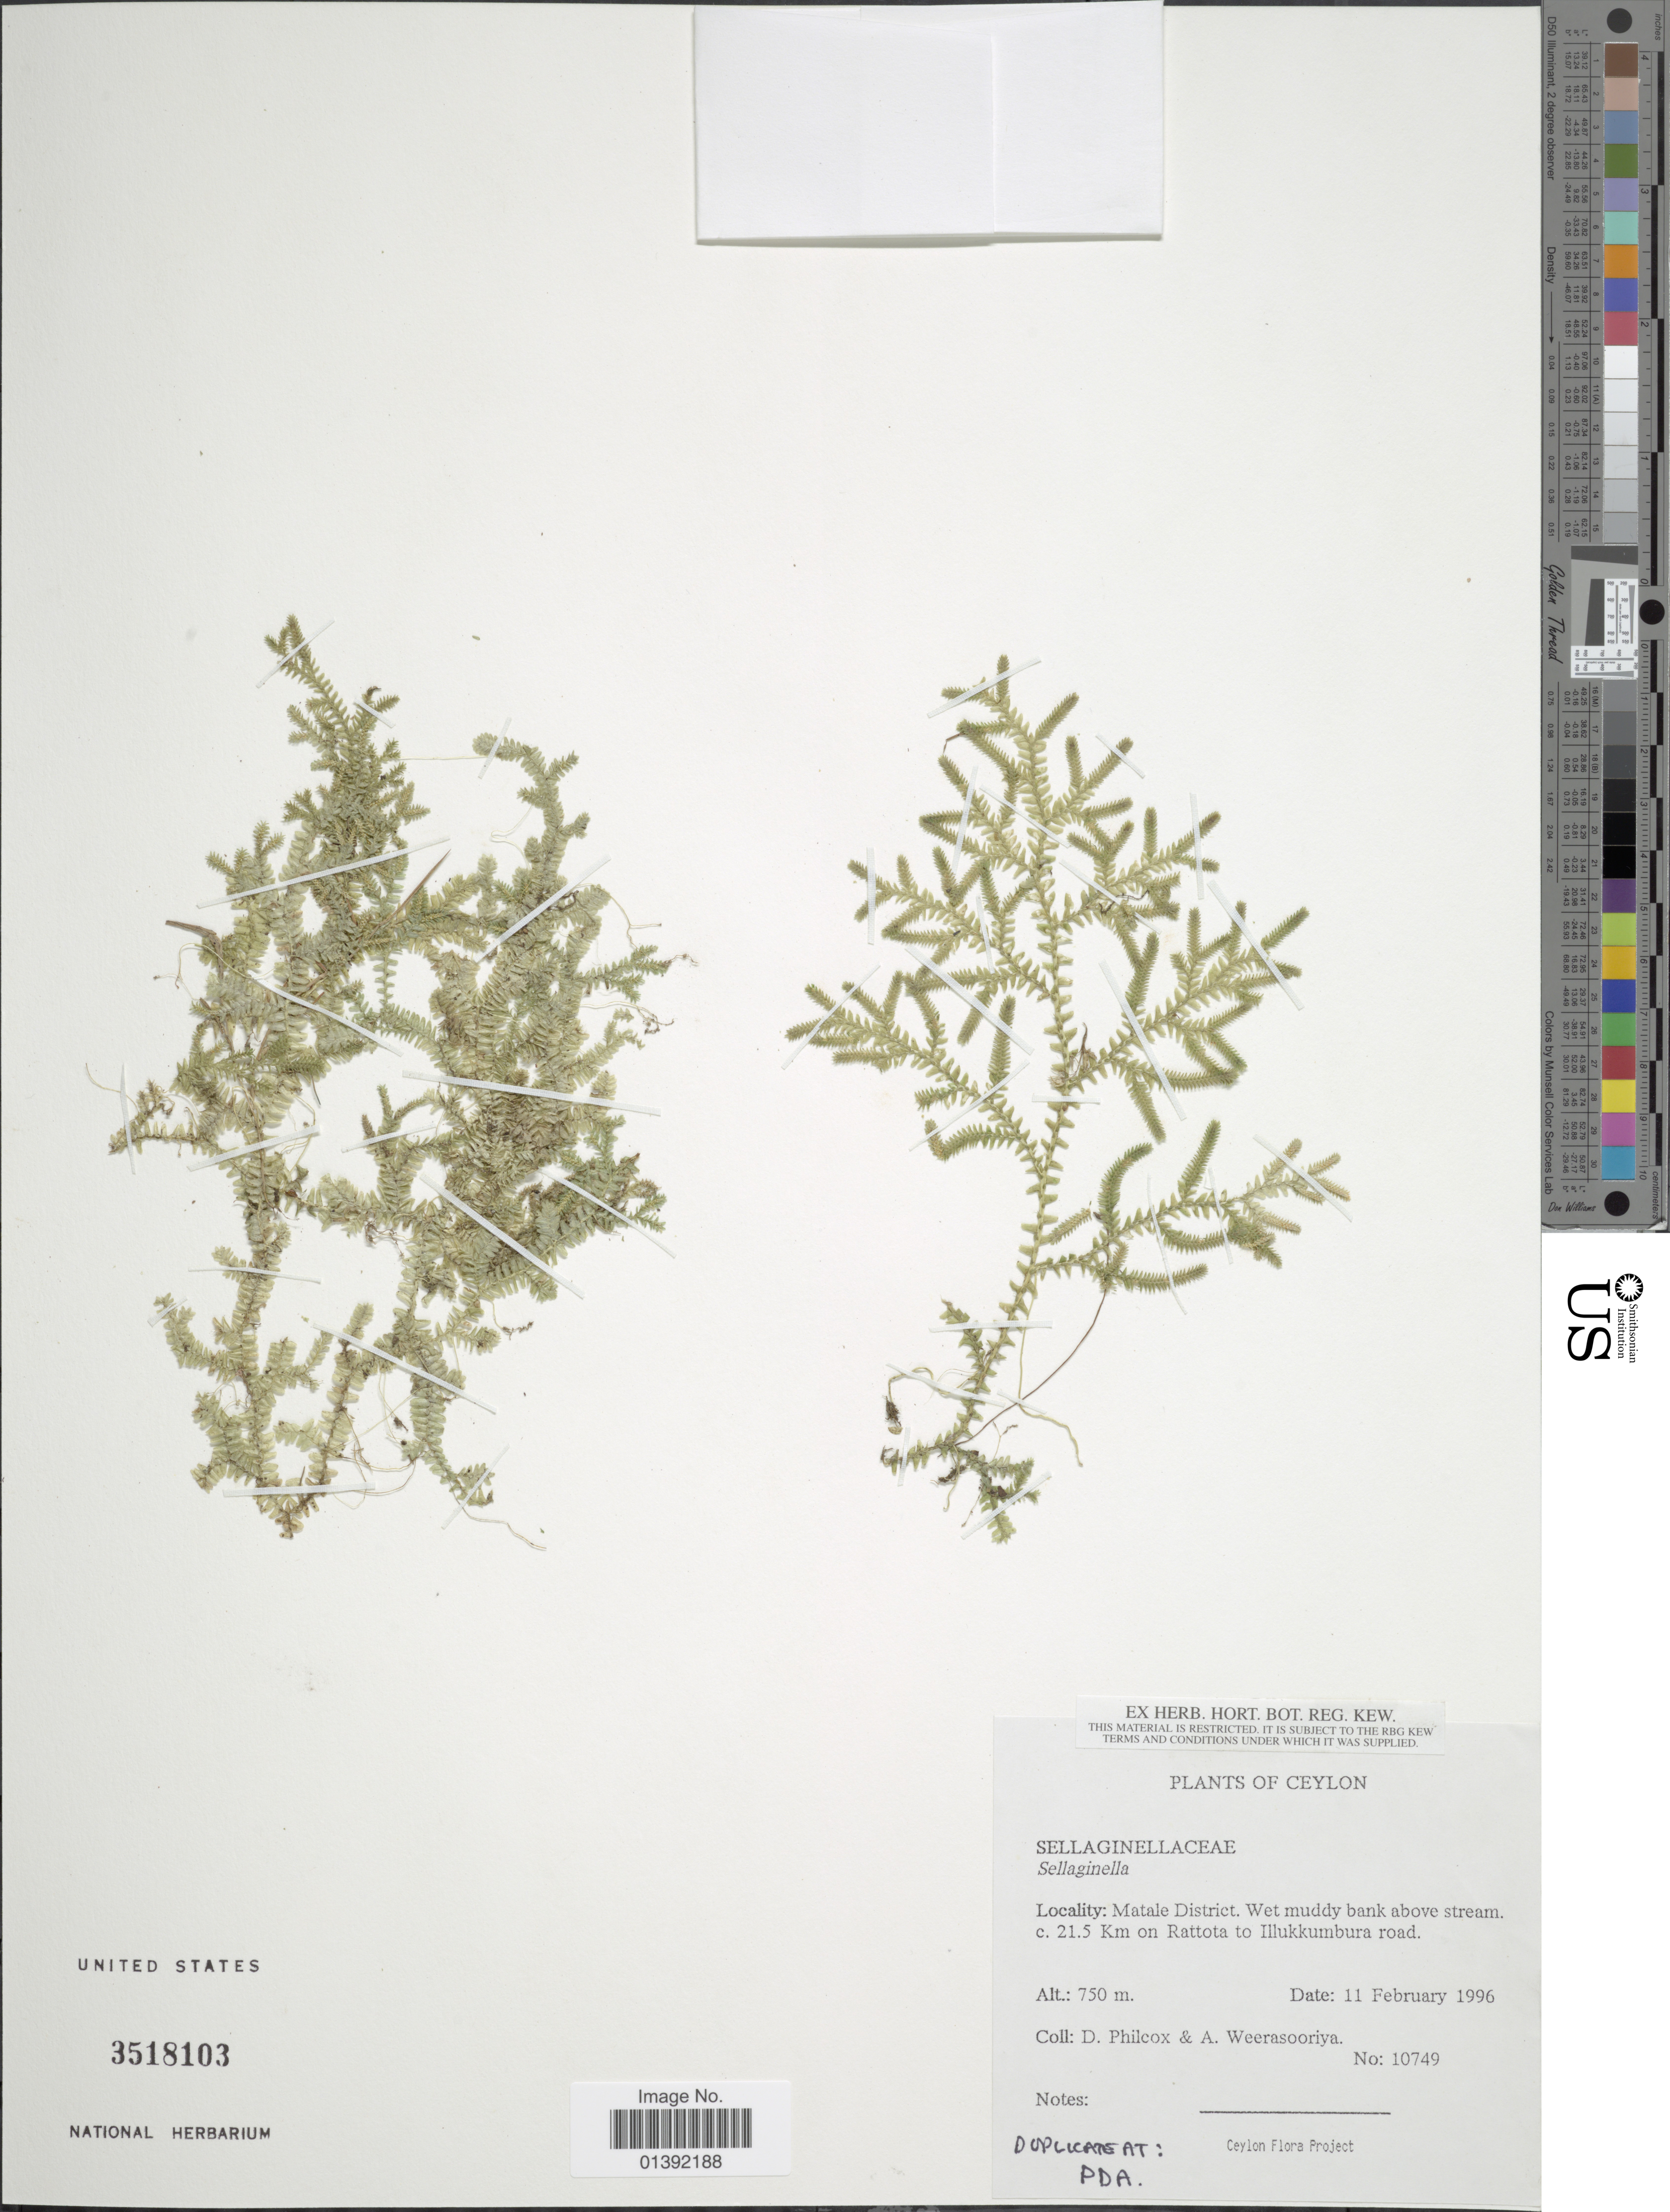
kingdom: Plantae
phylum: Tracheophyta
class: Lycopodiopsida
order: Selaginellales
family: Selaginellaceae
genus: Selaginella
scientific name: Selaginella sp.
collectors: D. Philcox & A. Weerasooriya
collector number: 10749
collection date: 1996-02-11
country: Sri Lanka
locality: Ceylon, Matale District, wet muddy bank above stream, c. 21.5 km on Rattota to Illukkumbura road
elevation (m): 750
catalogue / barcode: US 3518103